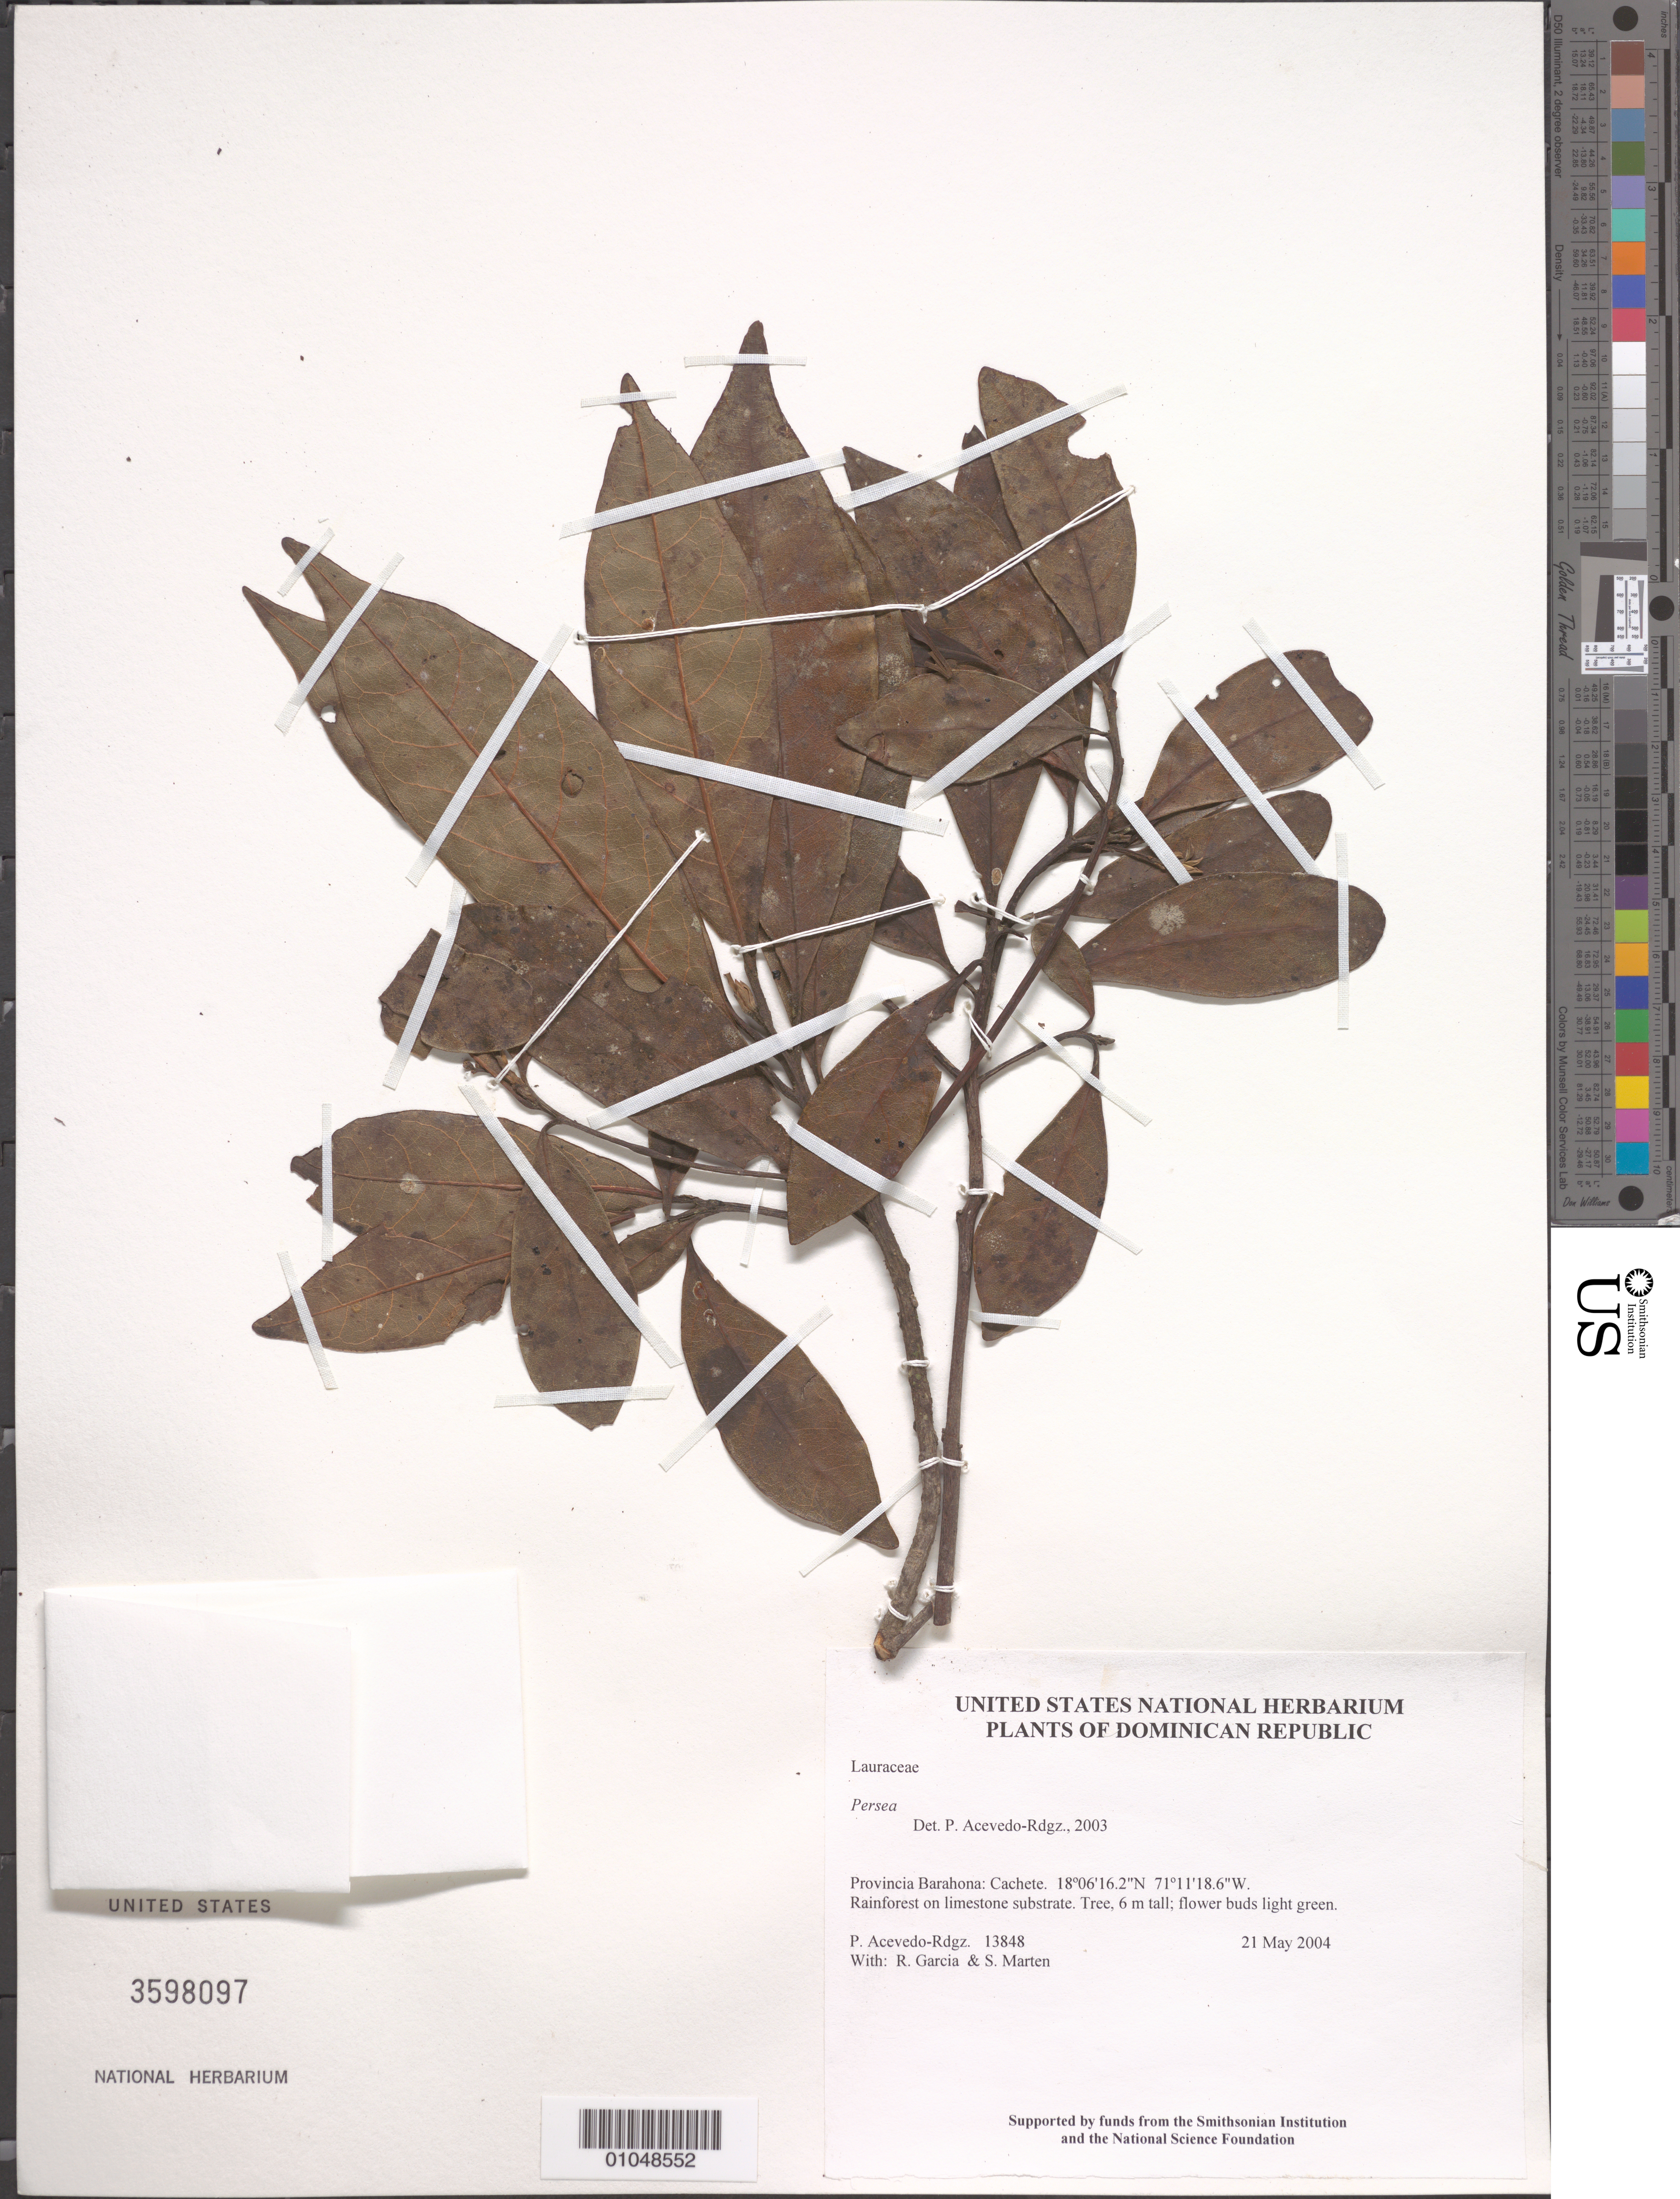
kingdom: Plantae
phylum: Tracheophyta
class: Magnoliopsida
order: Laurales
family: Lauraceae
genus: Beilschmiedia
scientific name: Beilschmiedia pendula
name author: (Sw.) Hemsl.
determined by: Acevedo-Rodriguez, P., (US), Smithsonian Institution - National Museum of Natural History (UNITED STATES)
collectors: P. Acevedo-Rodr., R. G. García & S. Marten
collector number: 13848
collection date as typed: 21 May 2004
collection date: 2004-05-21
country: Dominican Republic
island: Hispaniola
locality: Provincia Barahona: Cachete.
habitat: Rainforest on limestone substrate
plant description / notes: US, MO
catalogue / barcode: US 3598097